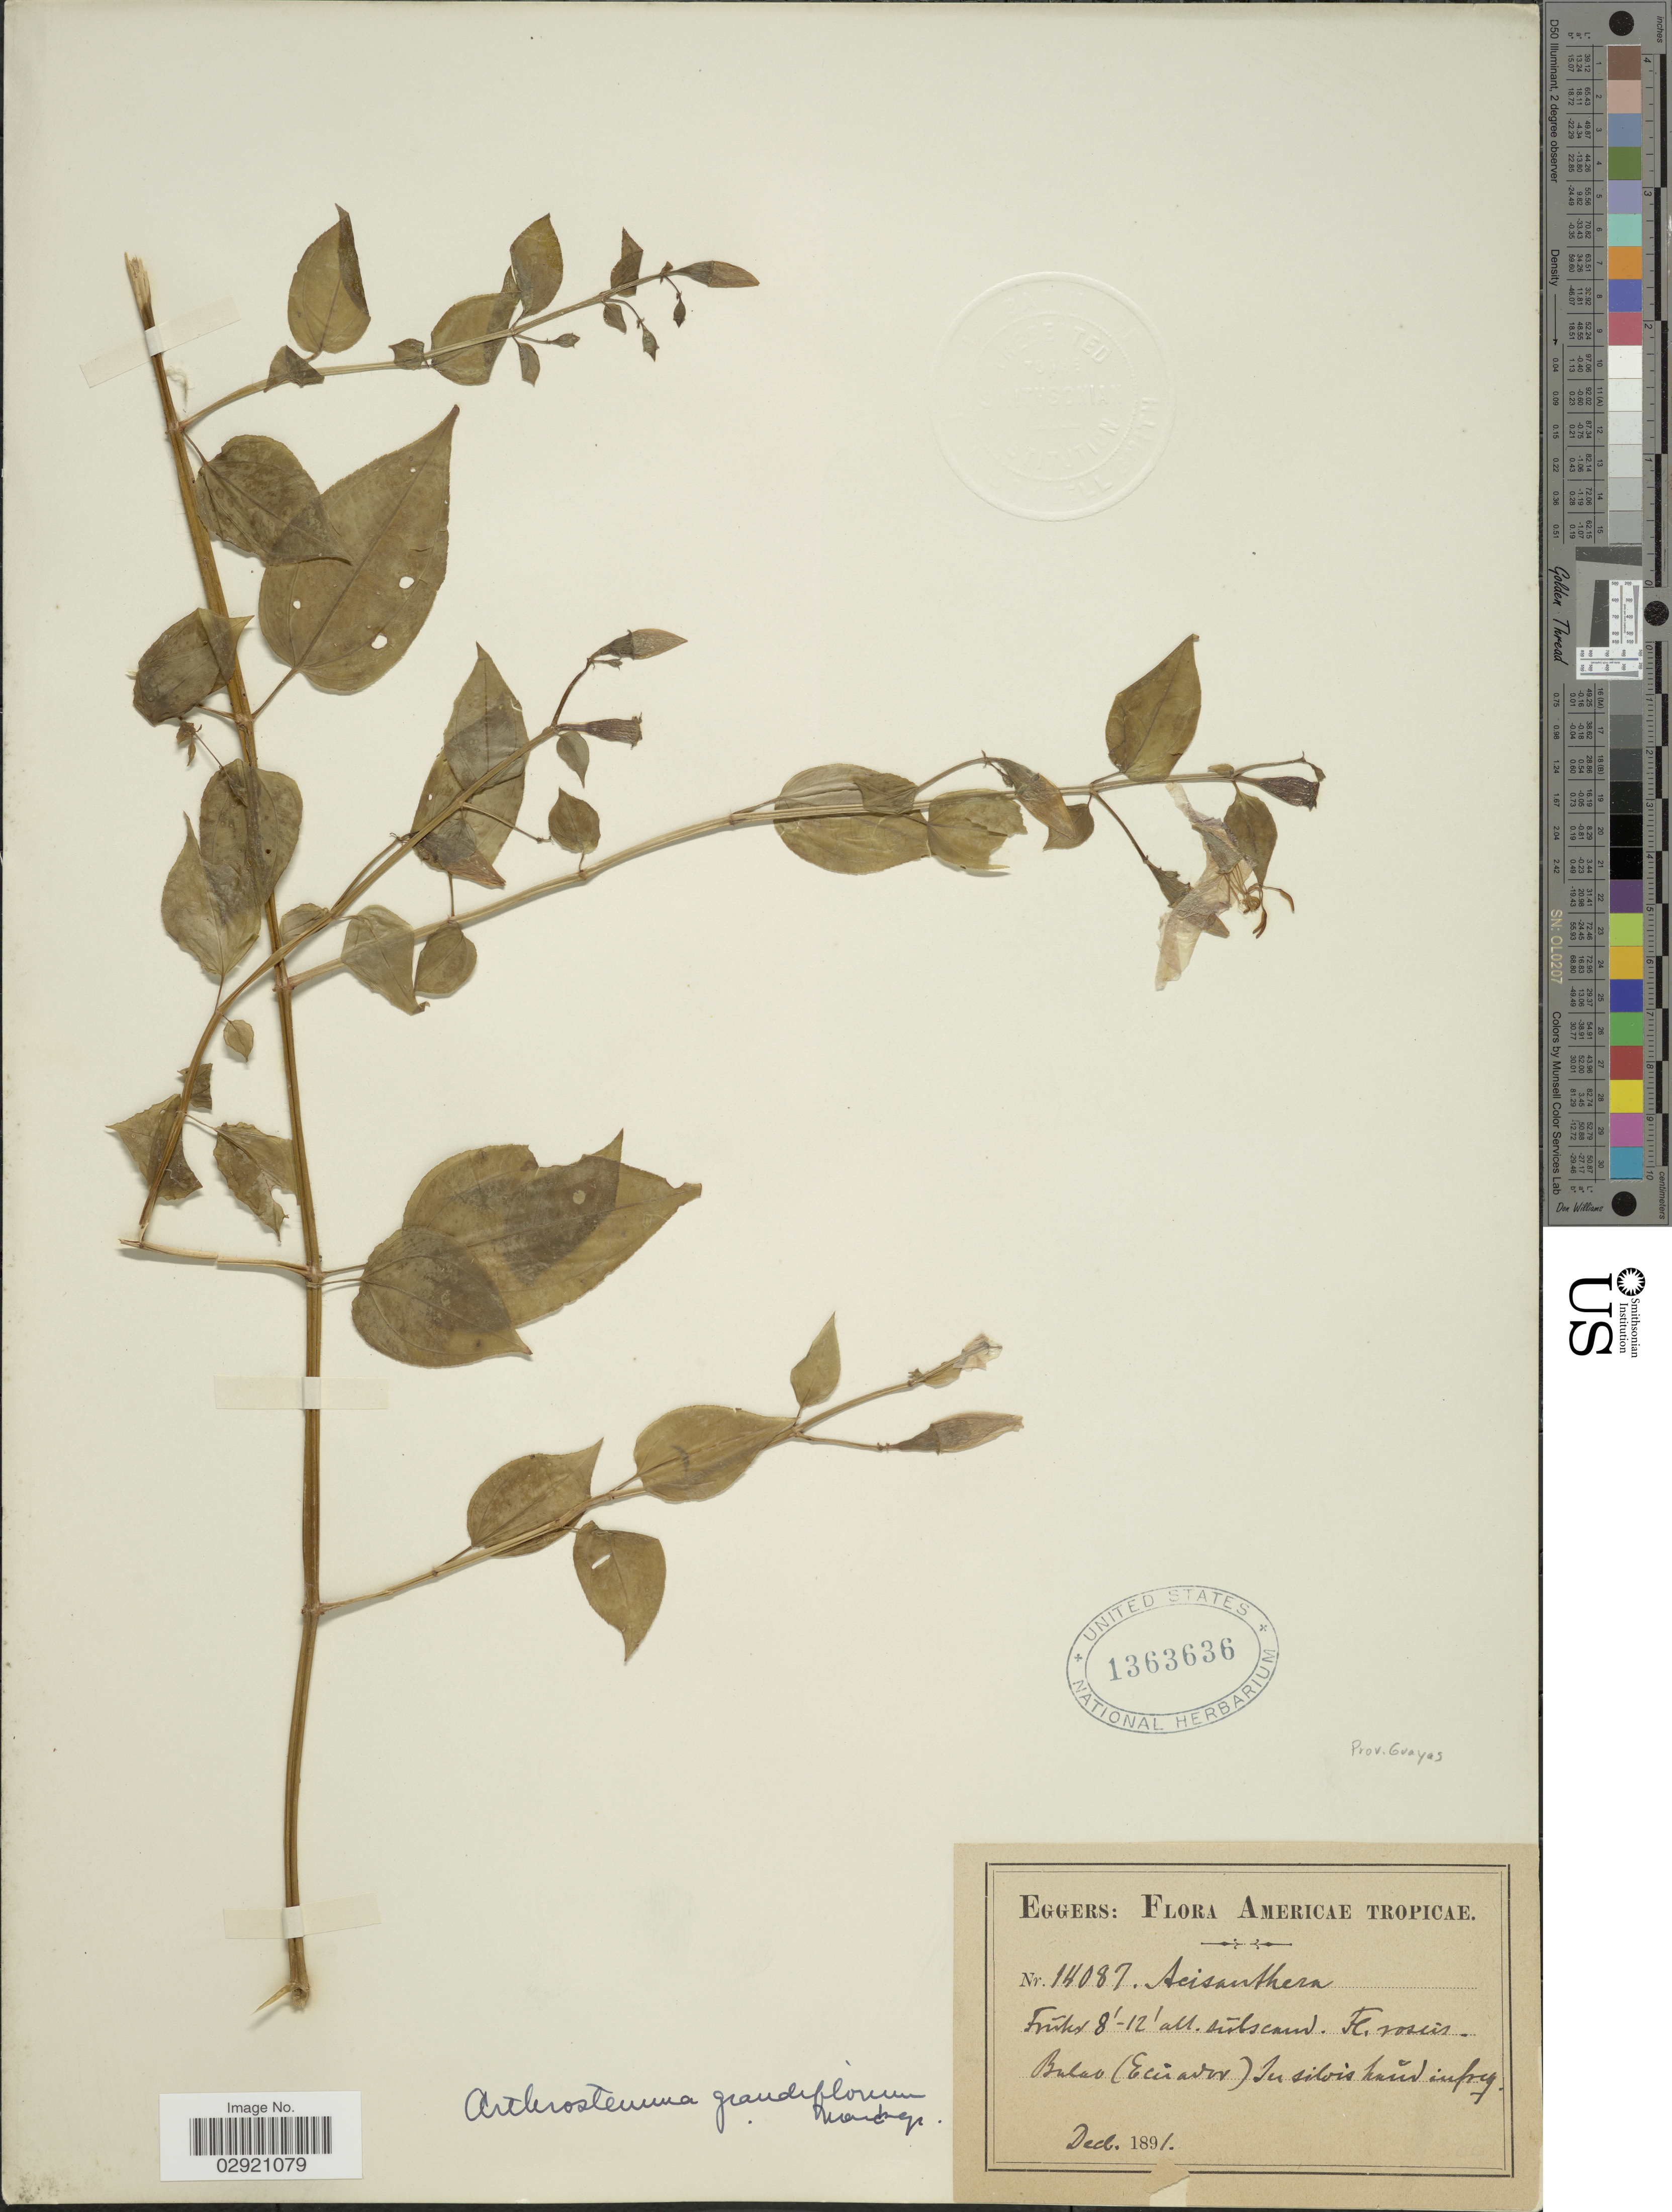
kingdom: Plantae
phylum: Tracheophyta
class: Magnoliopsida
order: Myrtales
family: Melastomataceae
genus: Arthrostemma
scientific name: Arthrostemma ciliatum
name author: Pav. ex D. Don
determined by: Strong, Mark T., (BOT), Smithsonian Institution - National Museum of Natural History (UNITED STATES)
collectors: -. Eggers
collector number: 14087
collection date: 1891-12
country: Ecuador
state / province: Guayas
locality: Balao.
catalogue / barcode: US 1363636